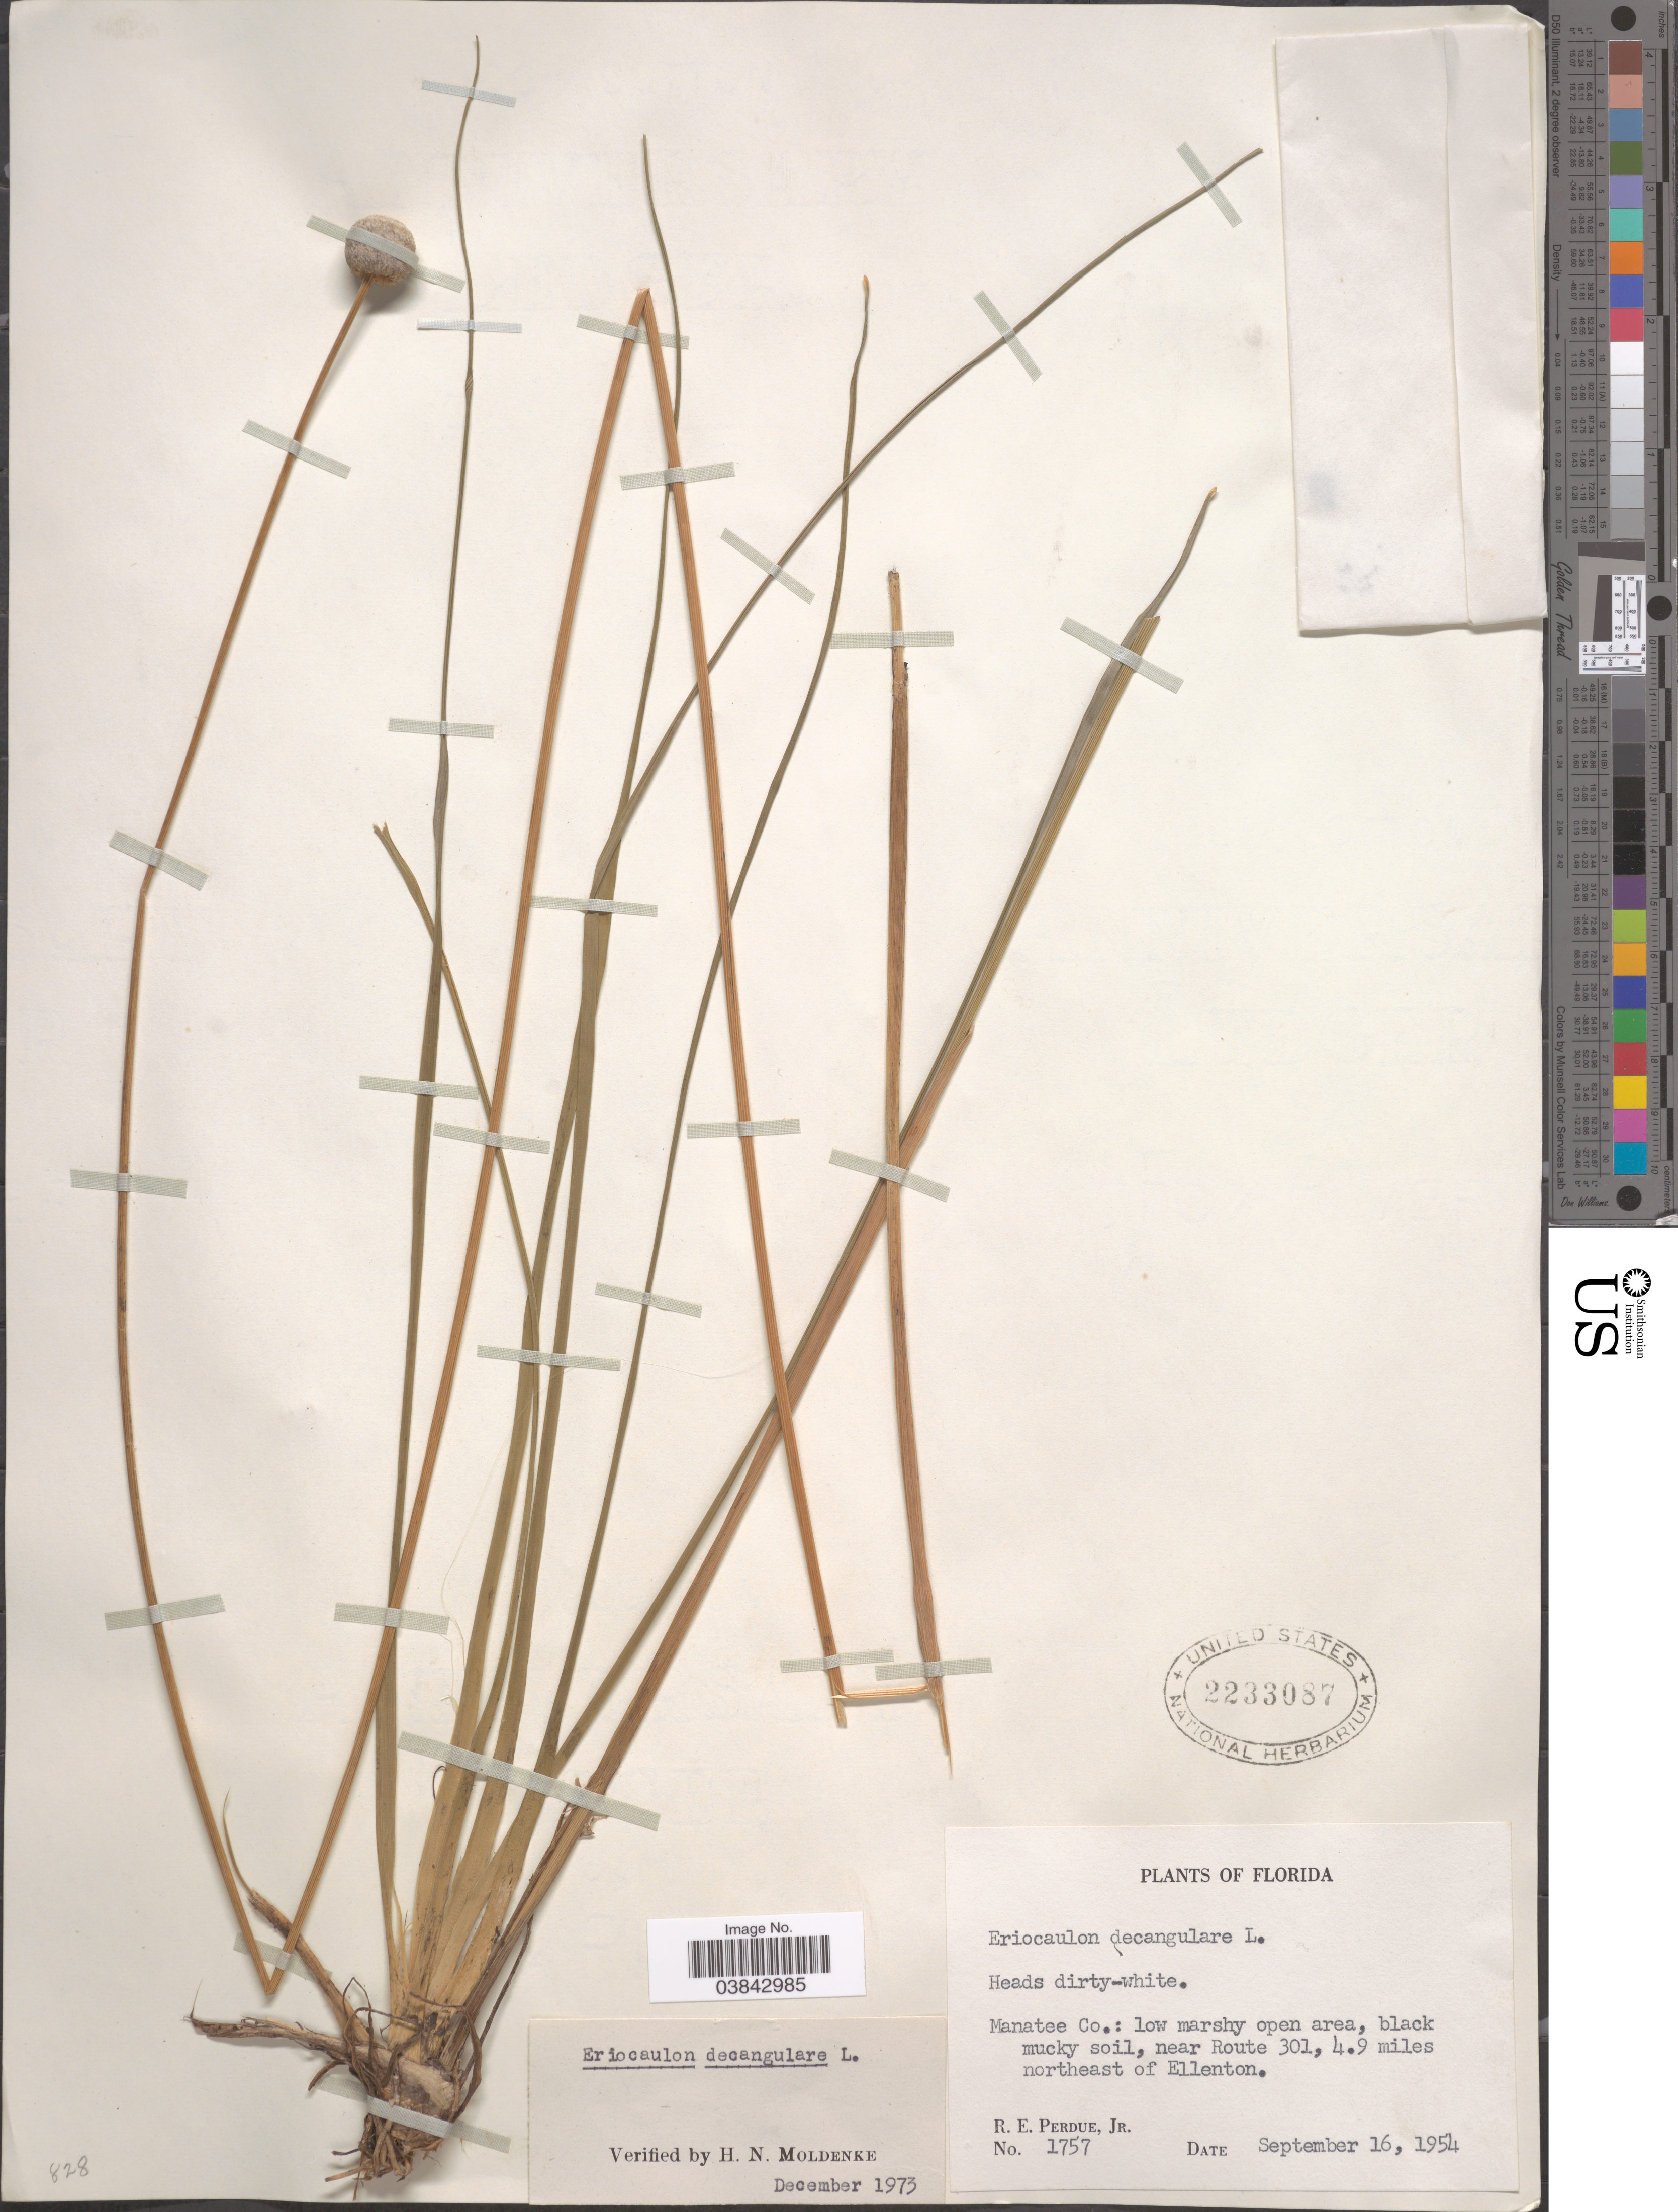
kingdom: Plantae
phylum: Tracheophyta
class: Liliopsida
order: Poales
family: Eriocaulaceae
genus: Eriocaulon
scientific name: Eriocaulon decangulare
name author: L.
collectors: R. E. Perdue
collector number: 1757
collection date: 1954-09-16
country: United States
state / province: Florida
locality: Manatee Co.: near Route 301, 4.9 miles northeast of Ellenton.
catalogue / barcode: US 2233087